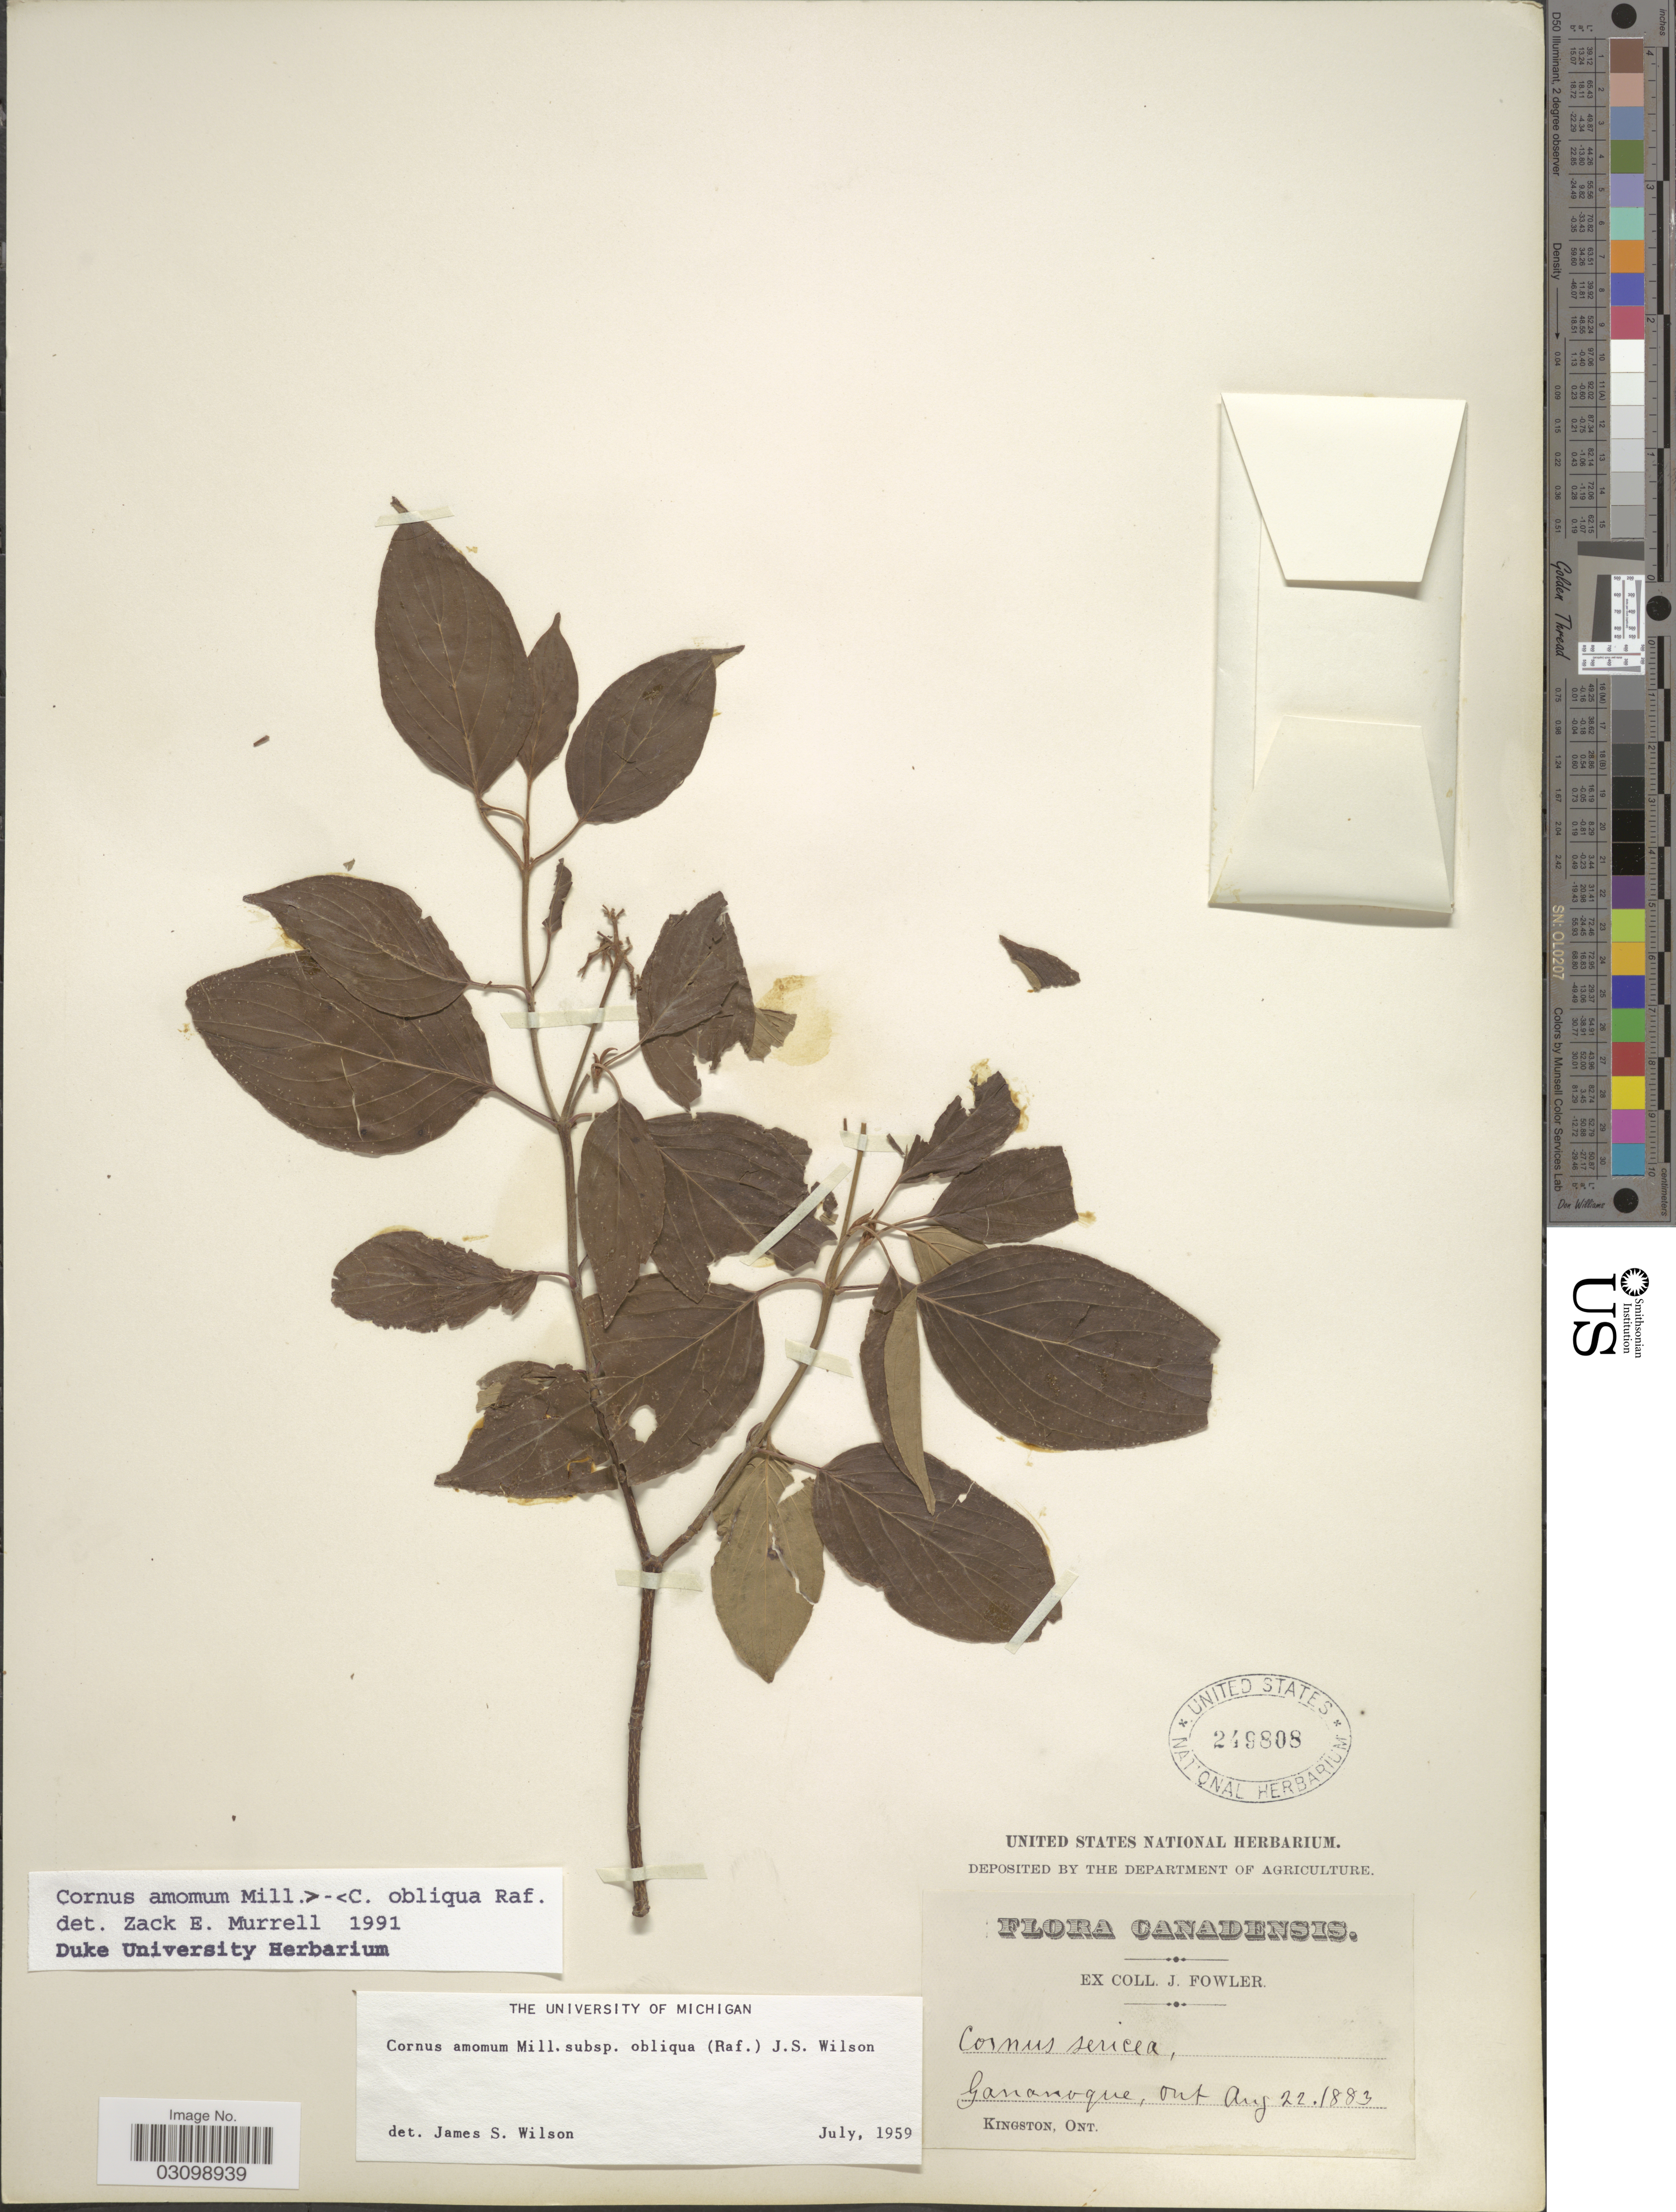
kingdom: Plantae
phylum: Tracheophyta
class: Magnoliopsida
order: Cornales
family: Cornaceae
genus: Cornus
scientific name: Cornus amomum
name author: Mill.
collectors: J. Fowler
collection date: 1883-08-22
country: Canada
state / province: Ontario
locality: Gananoque.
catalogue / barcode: US 249808